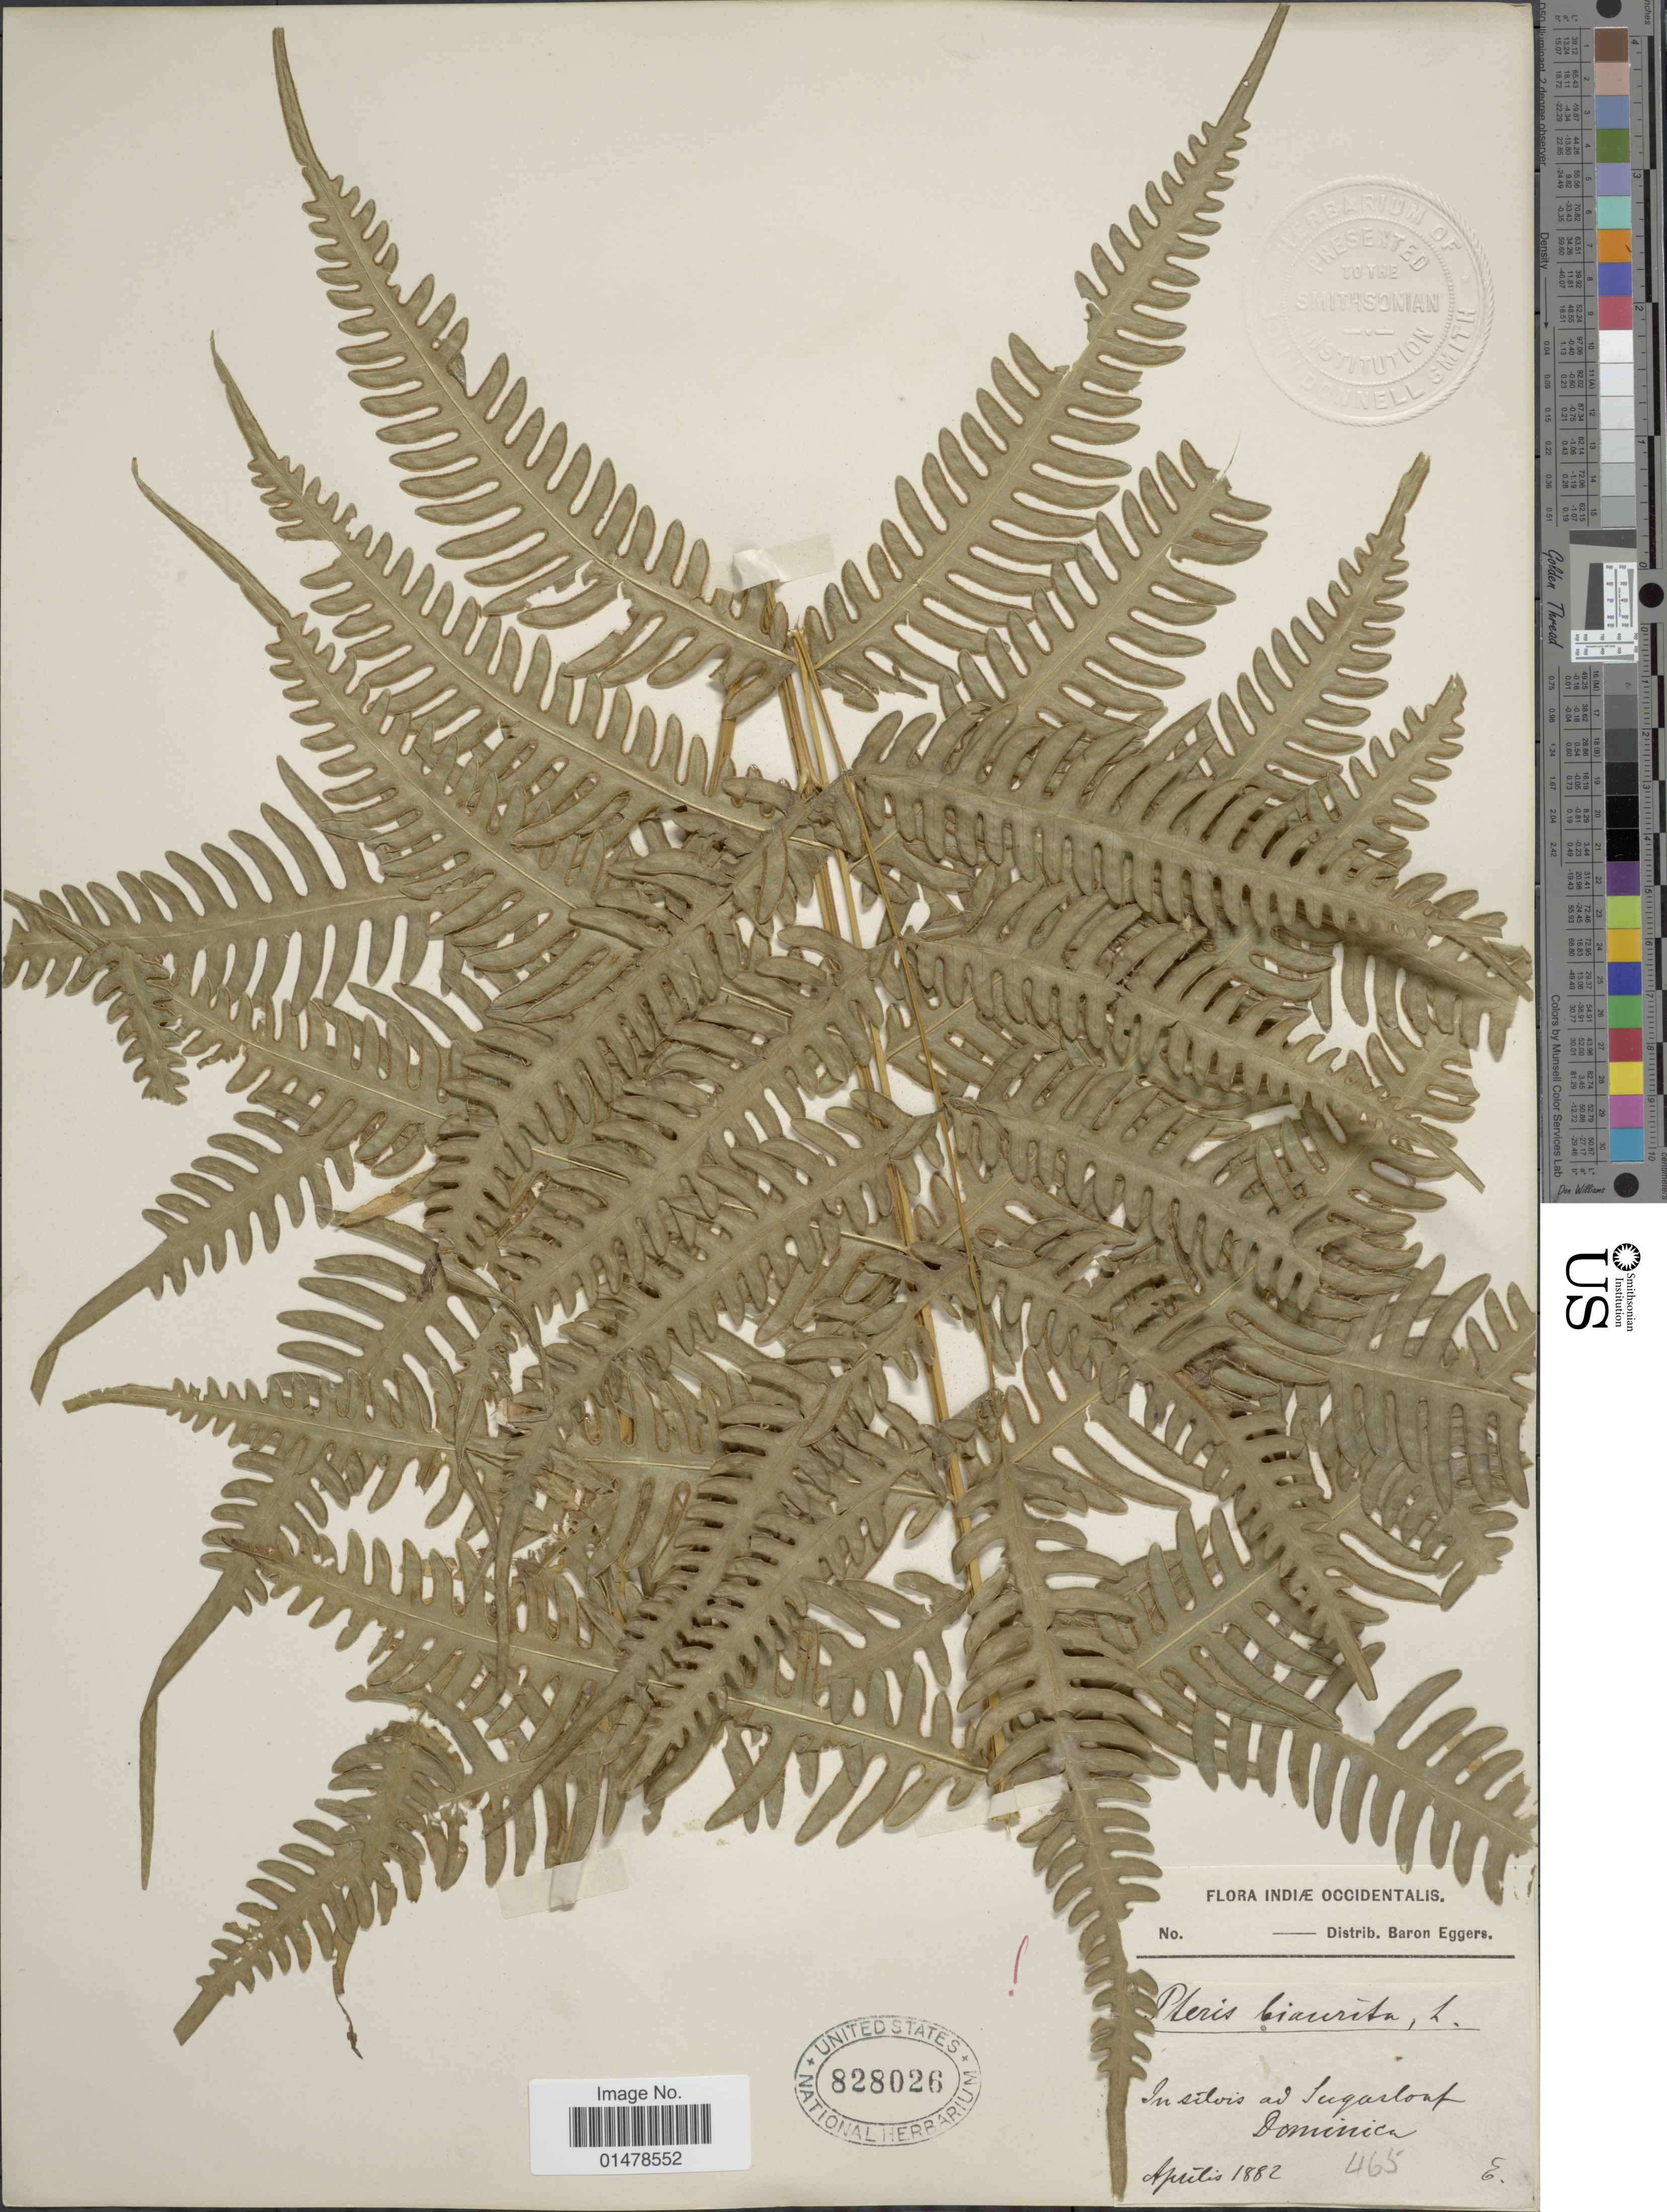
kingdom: Plantae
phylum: Tracheophyta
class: Polypodiopsida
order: Polypodiales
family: Pteridaceae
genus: Pteris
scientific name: Pteris biaurita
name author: L.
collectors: -. Eggers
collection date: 1882-04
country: Dominica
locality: Indiæ occidentalis, In silvis ad Sugarloaf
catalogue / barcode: US 828026